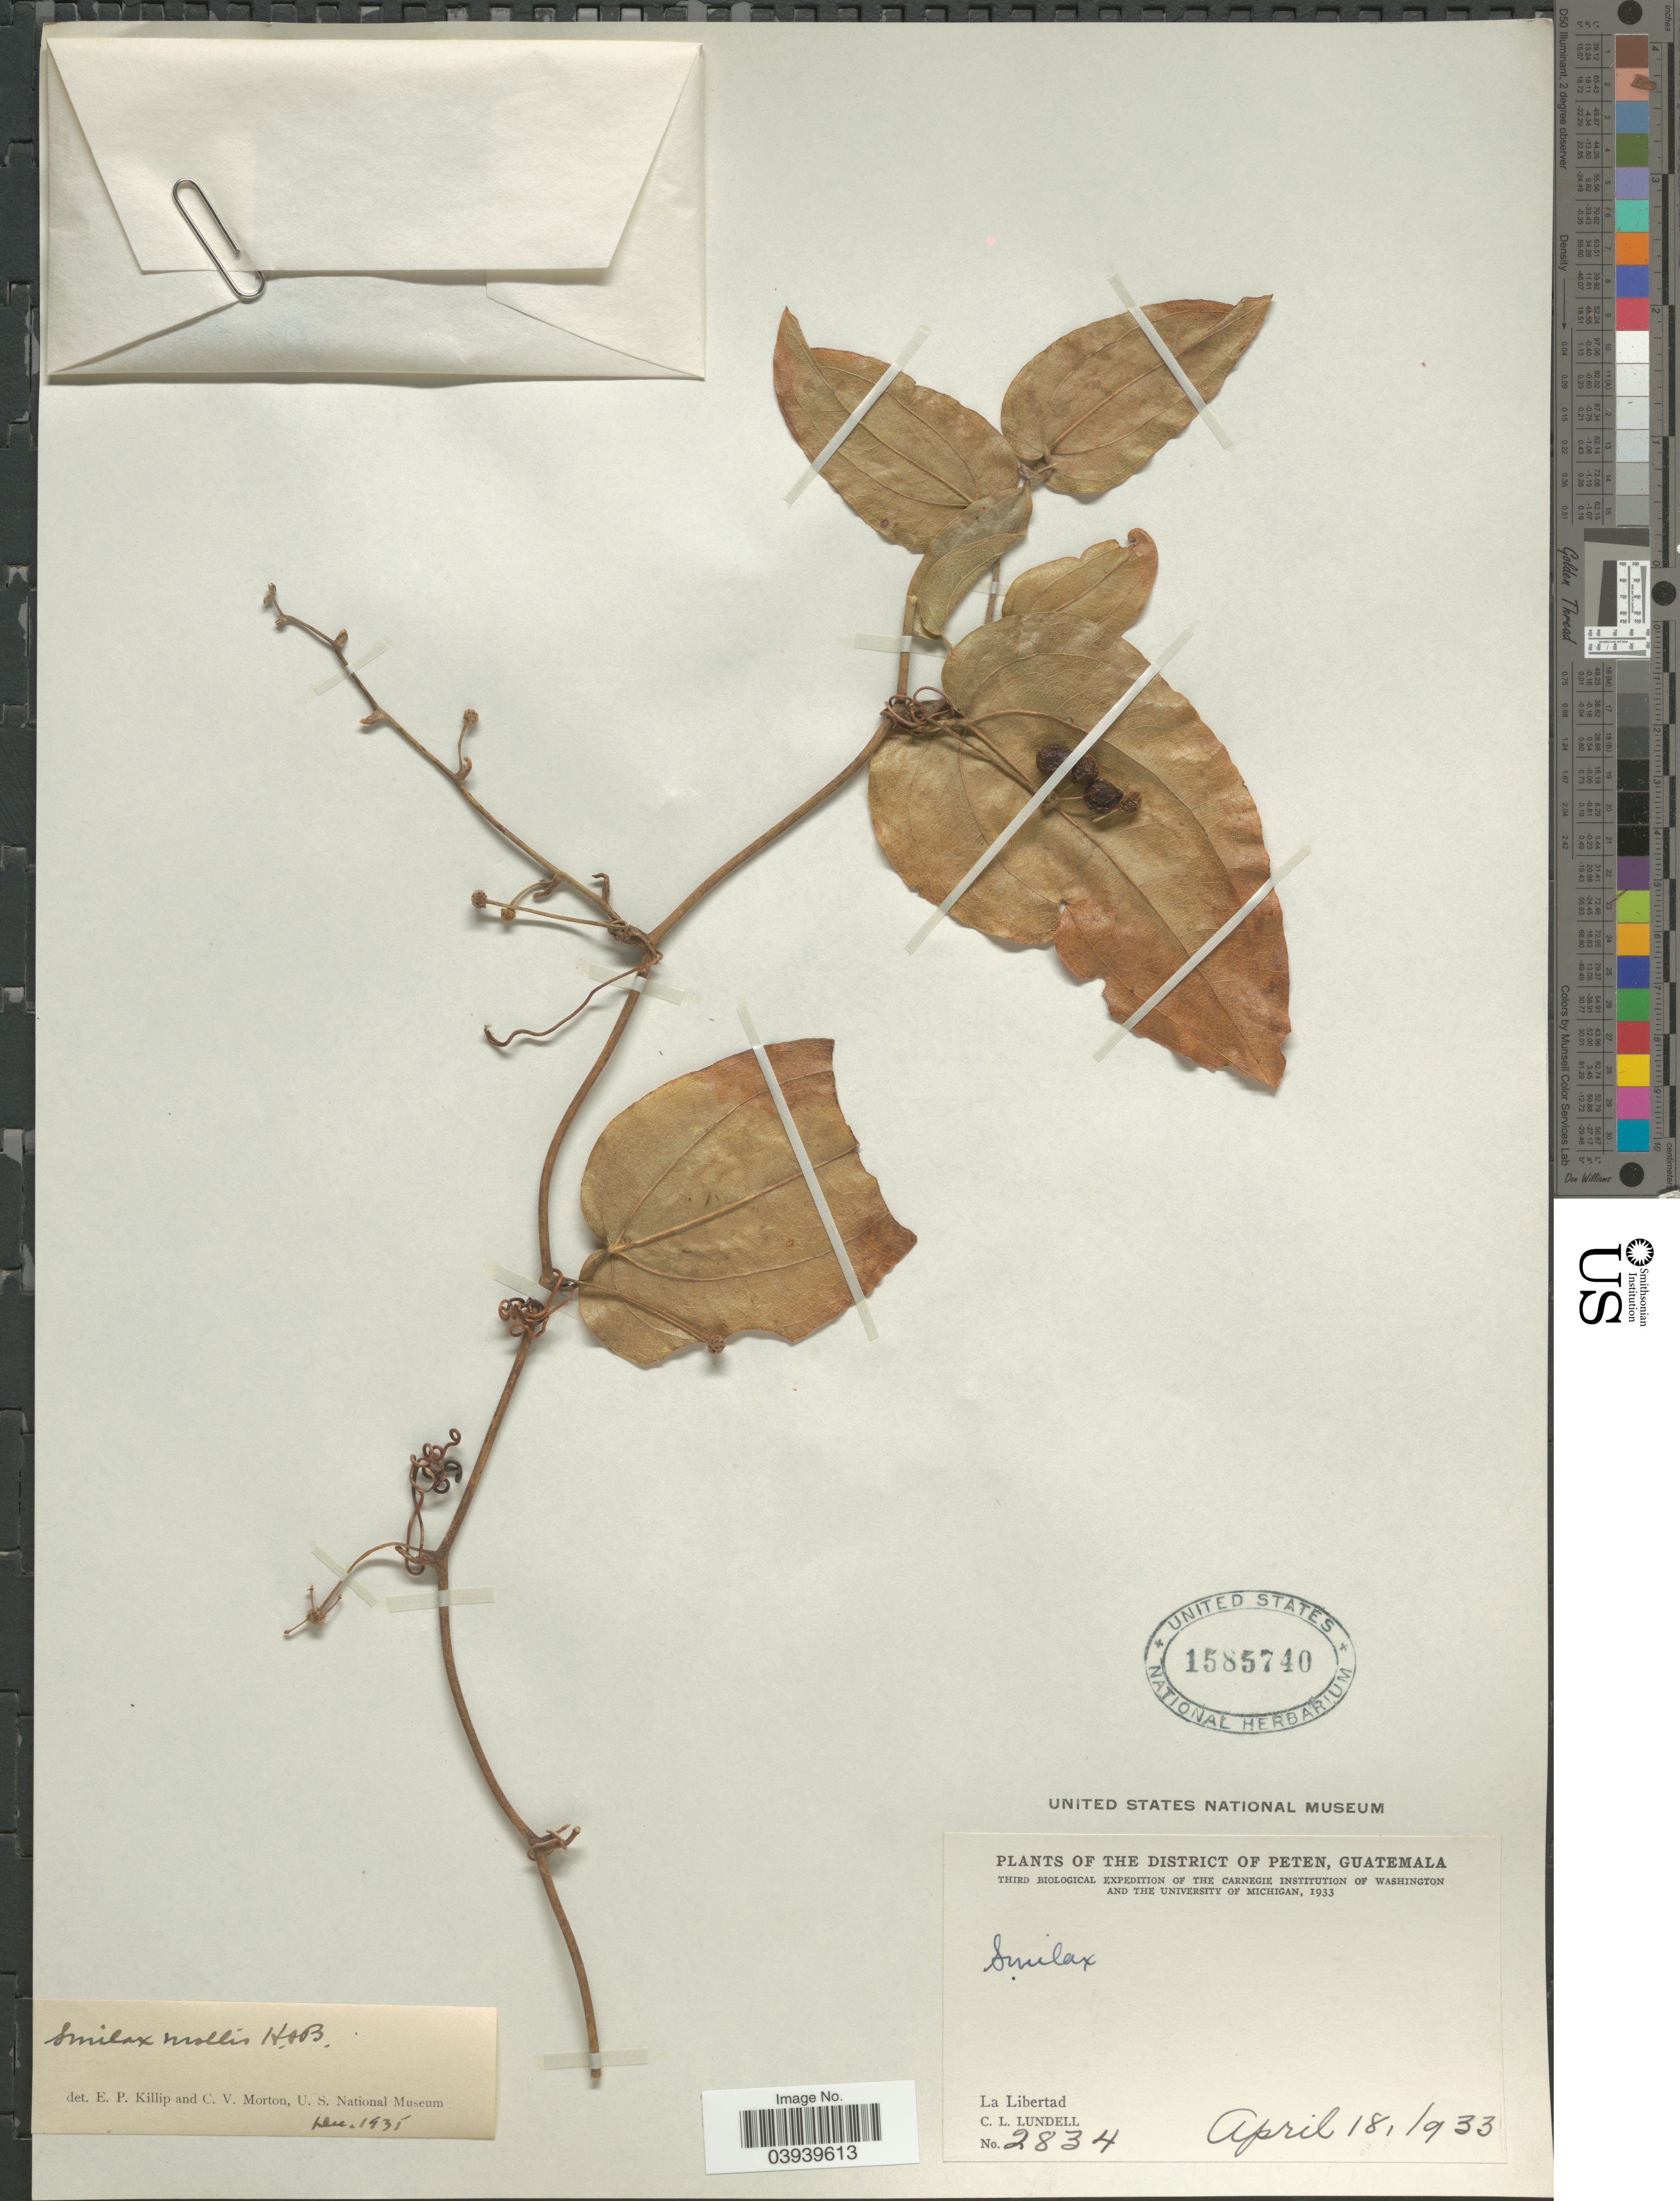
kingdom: Plantae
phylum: Tracheophyta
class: Liliopsida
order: Liliales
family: Smilacaceae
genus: Smilax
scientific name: Smilax mollis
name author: Humb. & Bonpl. ex Willd.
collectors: C. L. Lundell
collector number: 2834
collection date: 1933-04-18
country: Guatemala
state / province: El Peten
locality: District of Peten. La Libertad.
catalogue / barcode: US 1585740